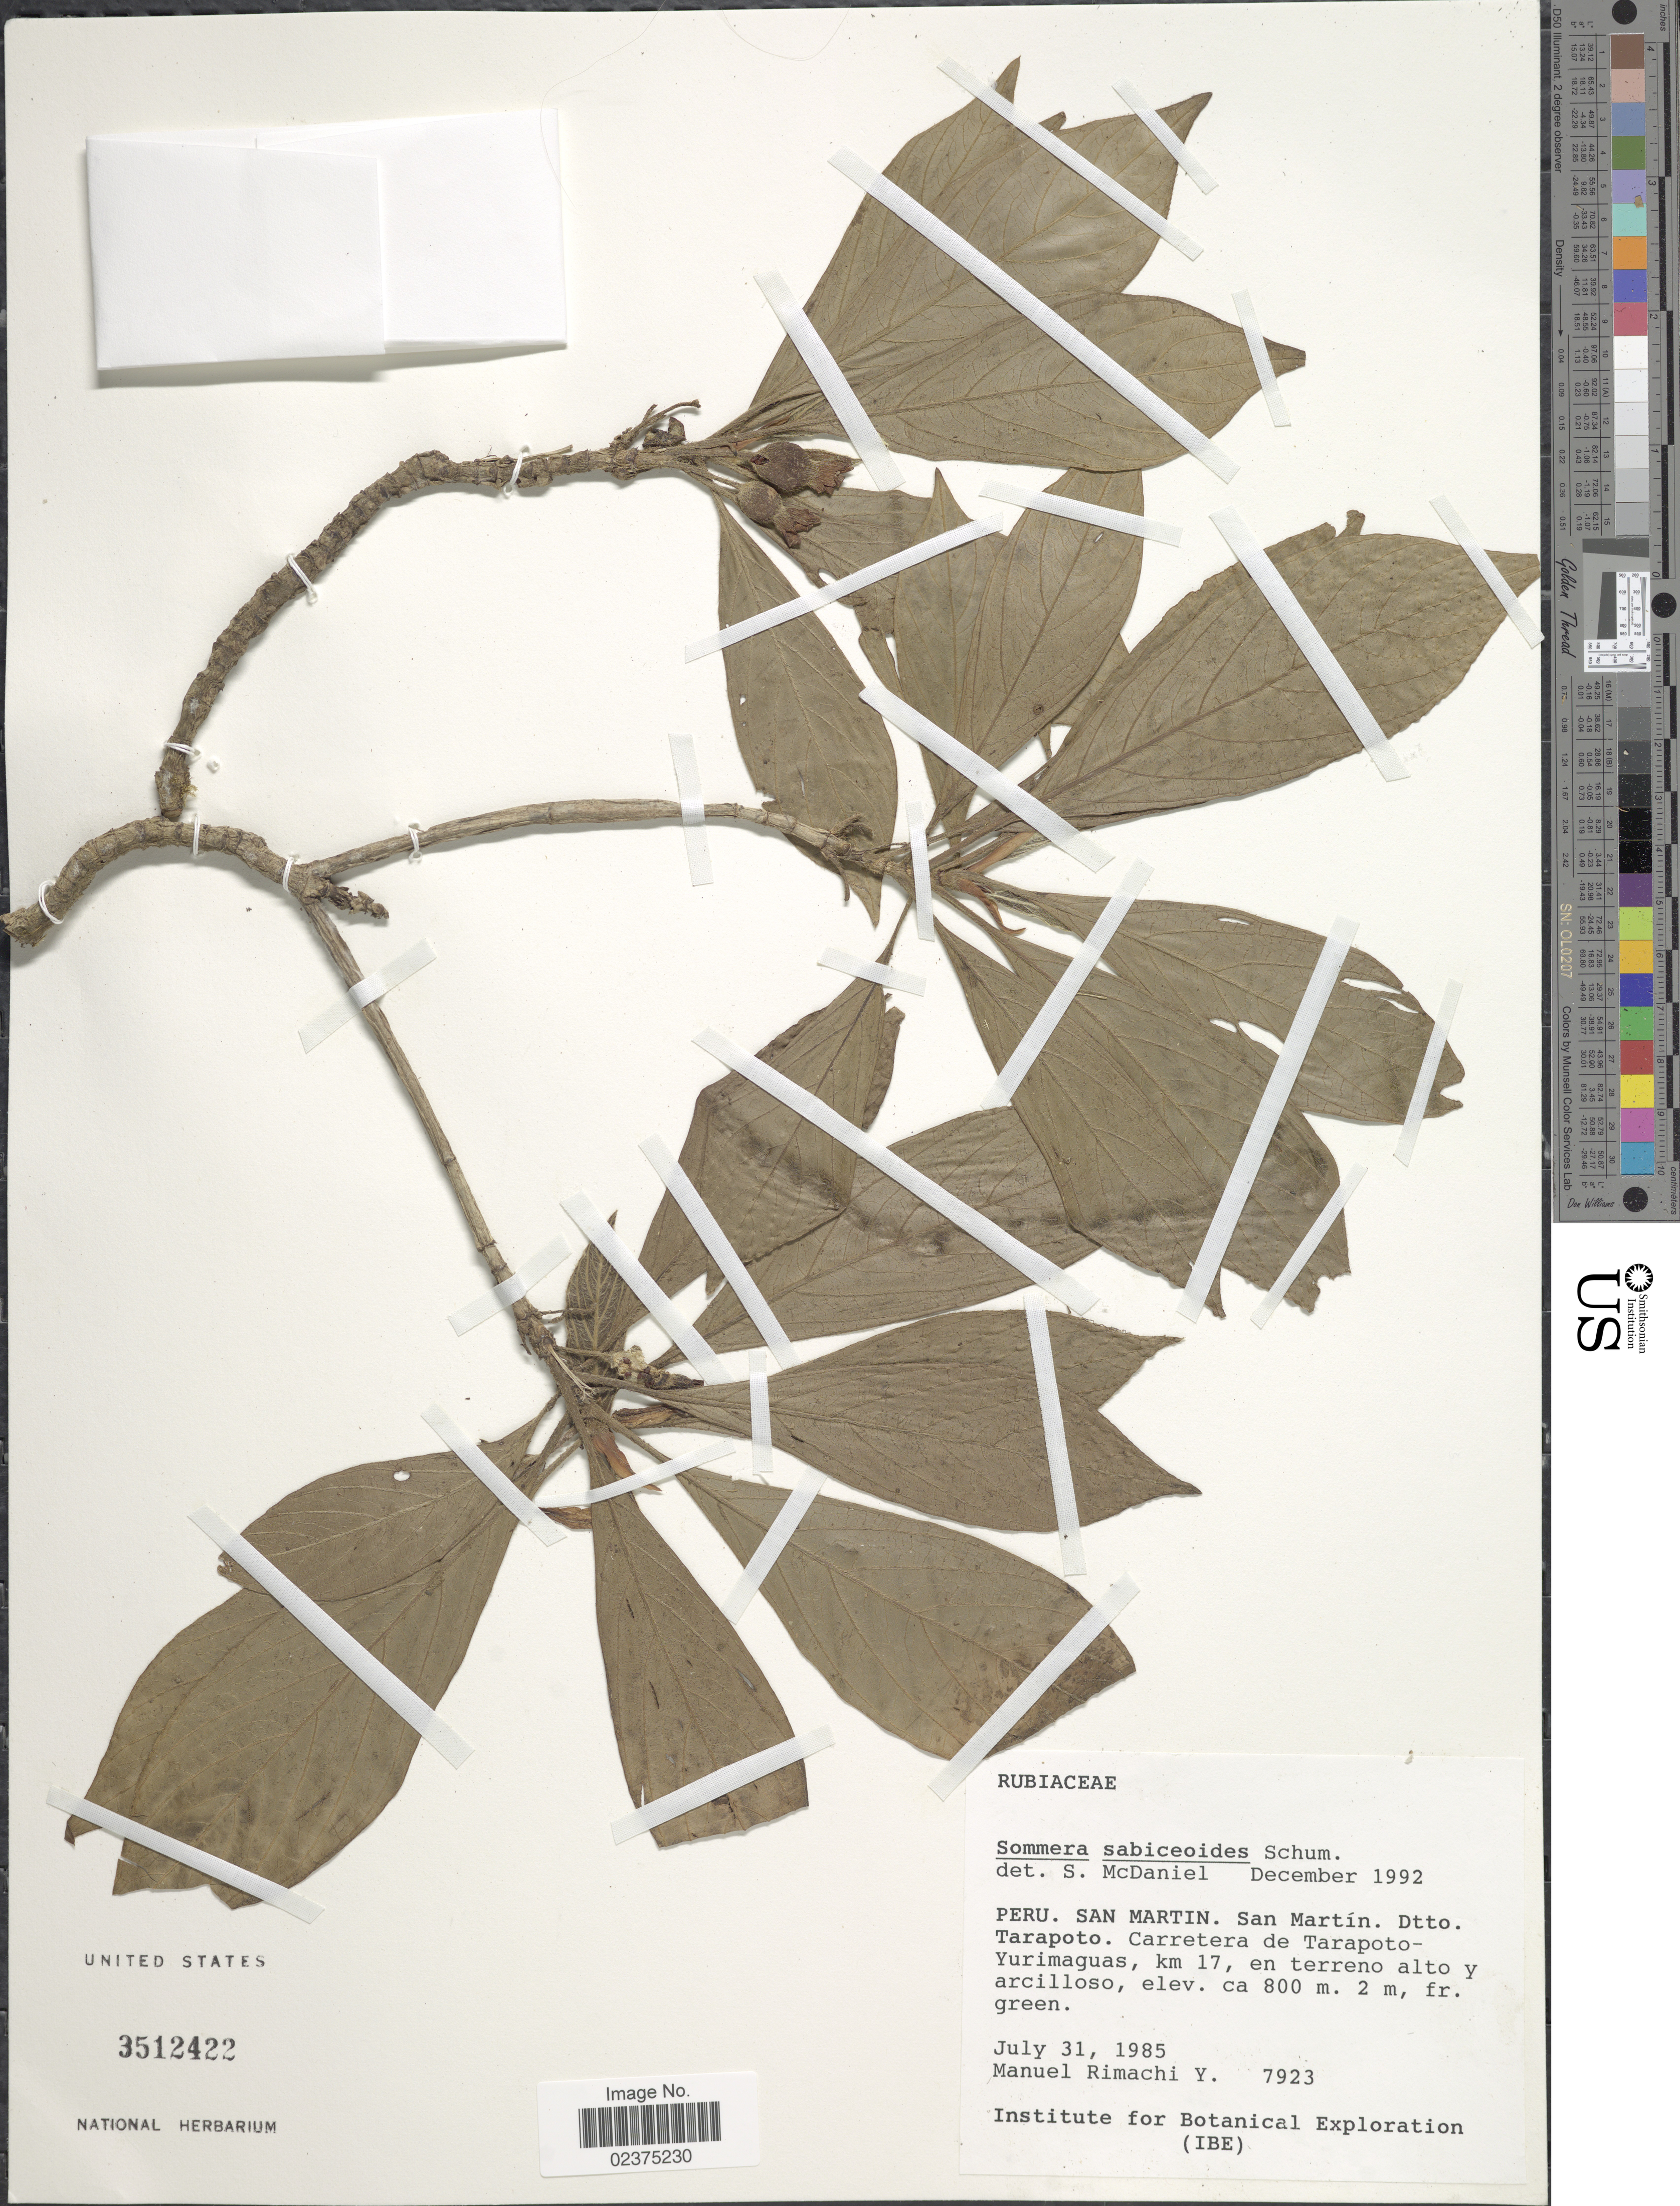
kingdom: Plantae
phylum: Tracheophyta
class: Magnoliopsida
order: Gentianales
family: Rubiaceae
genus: Sommera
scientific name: Sommera sabiceoides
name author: K. Schum.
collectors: M. Rimachi Y.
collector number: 7923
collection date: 1985-07-31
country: Peru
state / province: San Martín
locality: San Martín. Dtto. Tarapoto. Carretera de Tarapoto-Yurimaguas, km 17, en terreno alto y arcillos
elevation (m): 800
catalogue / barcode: US 3512422